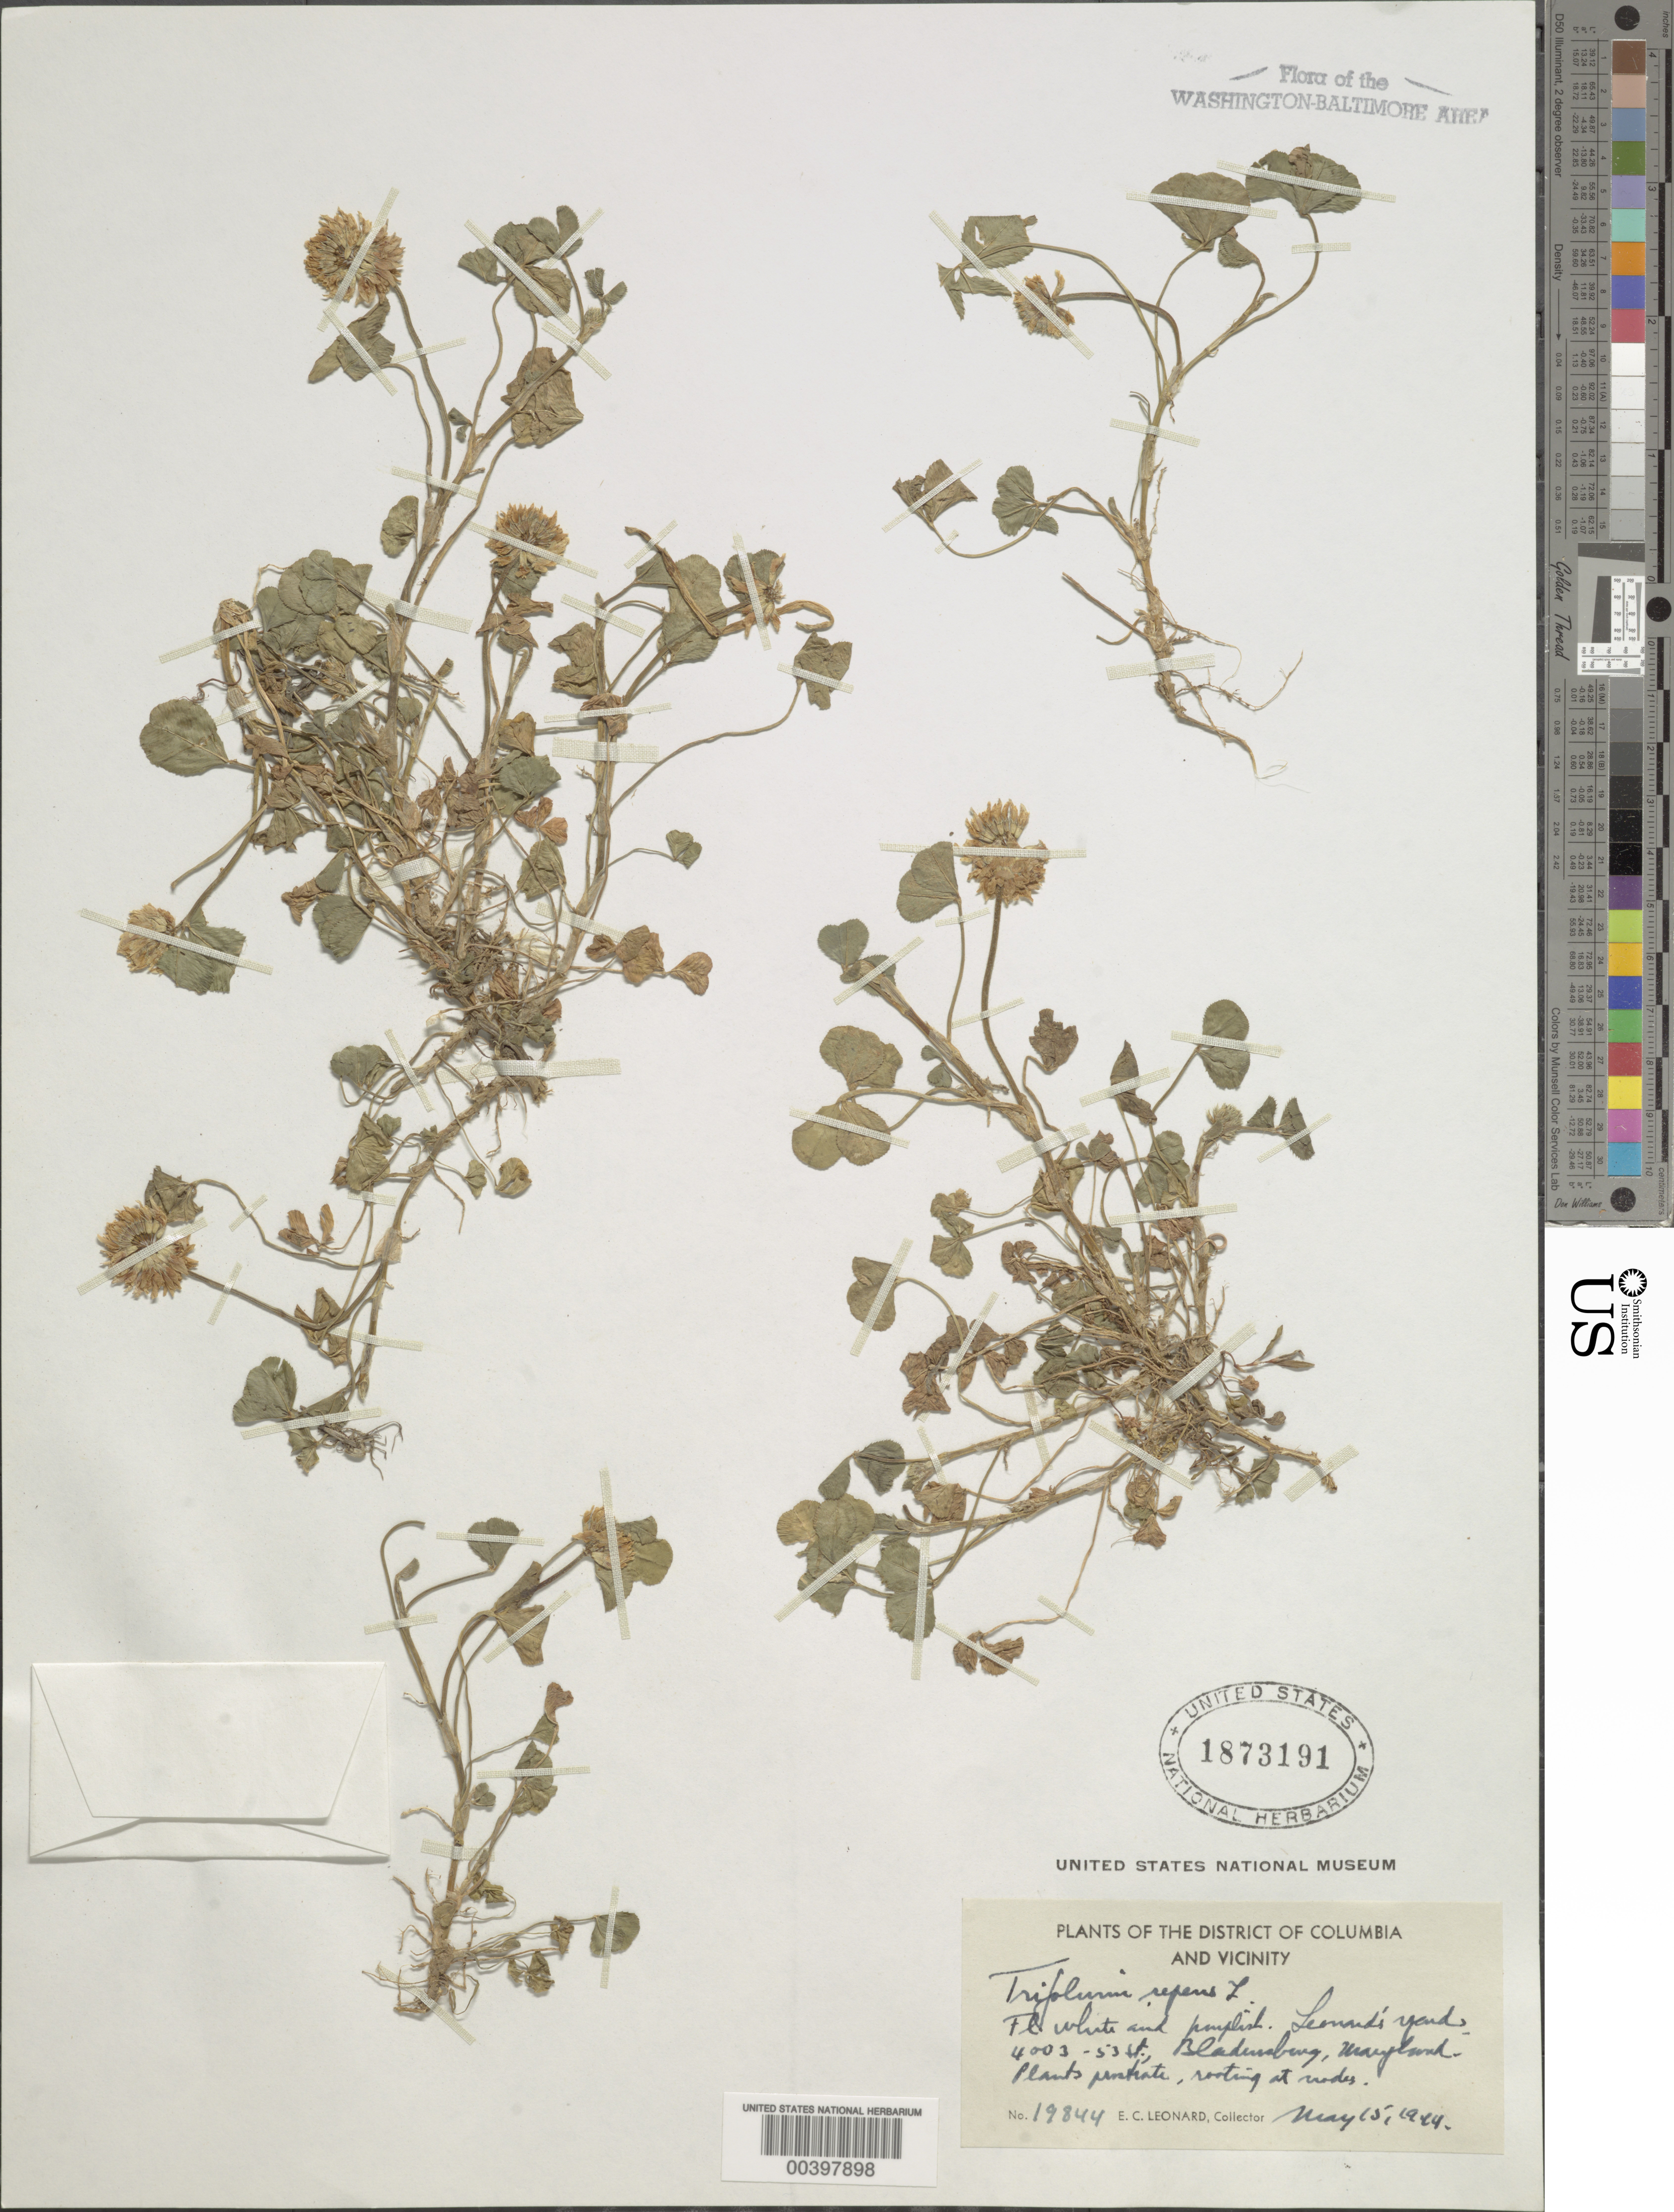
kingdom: Plantae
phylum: Tracheophyta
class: Magnoliopsida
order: Fabales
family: Fabaceae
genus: Trifolium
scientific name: Trifolium repens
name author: L.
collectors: E. C. Leonard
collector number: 19844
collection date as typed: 15 May 1944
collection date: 1944-05-15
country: United States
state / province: Maryland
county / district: Prince George's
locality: Bladensburg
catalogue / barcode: US 1873191